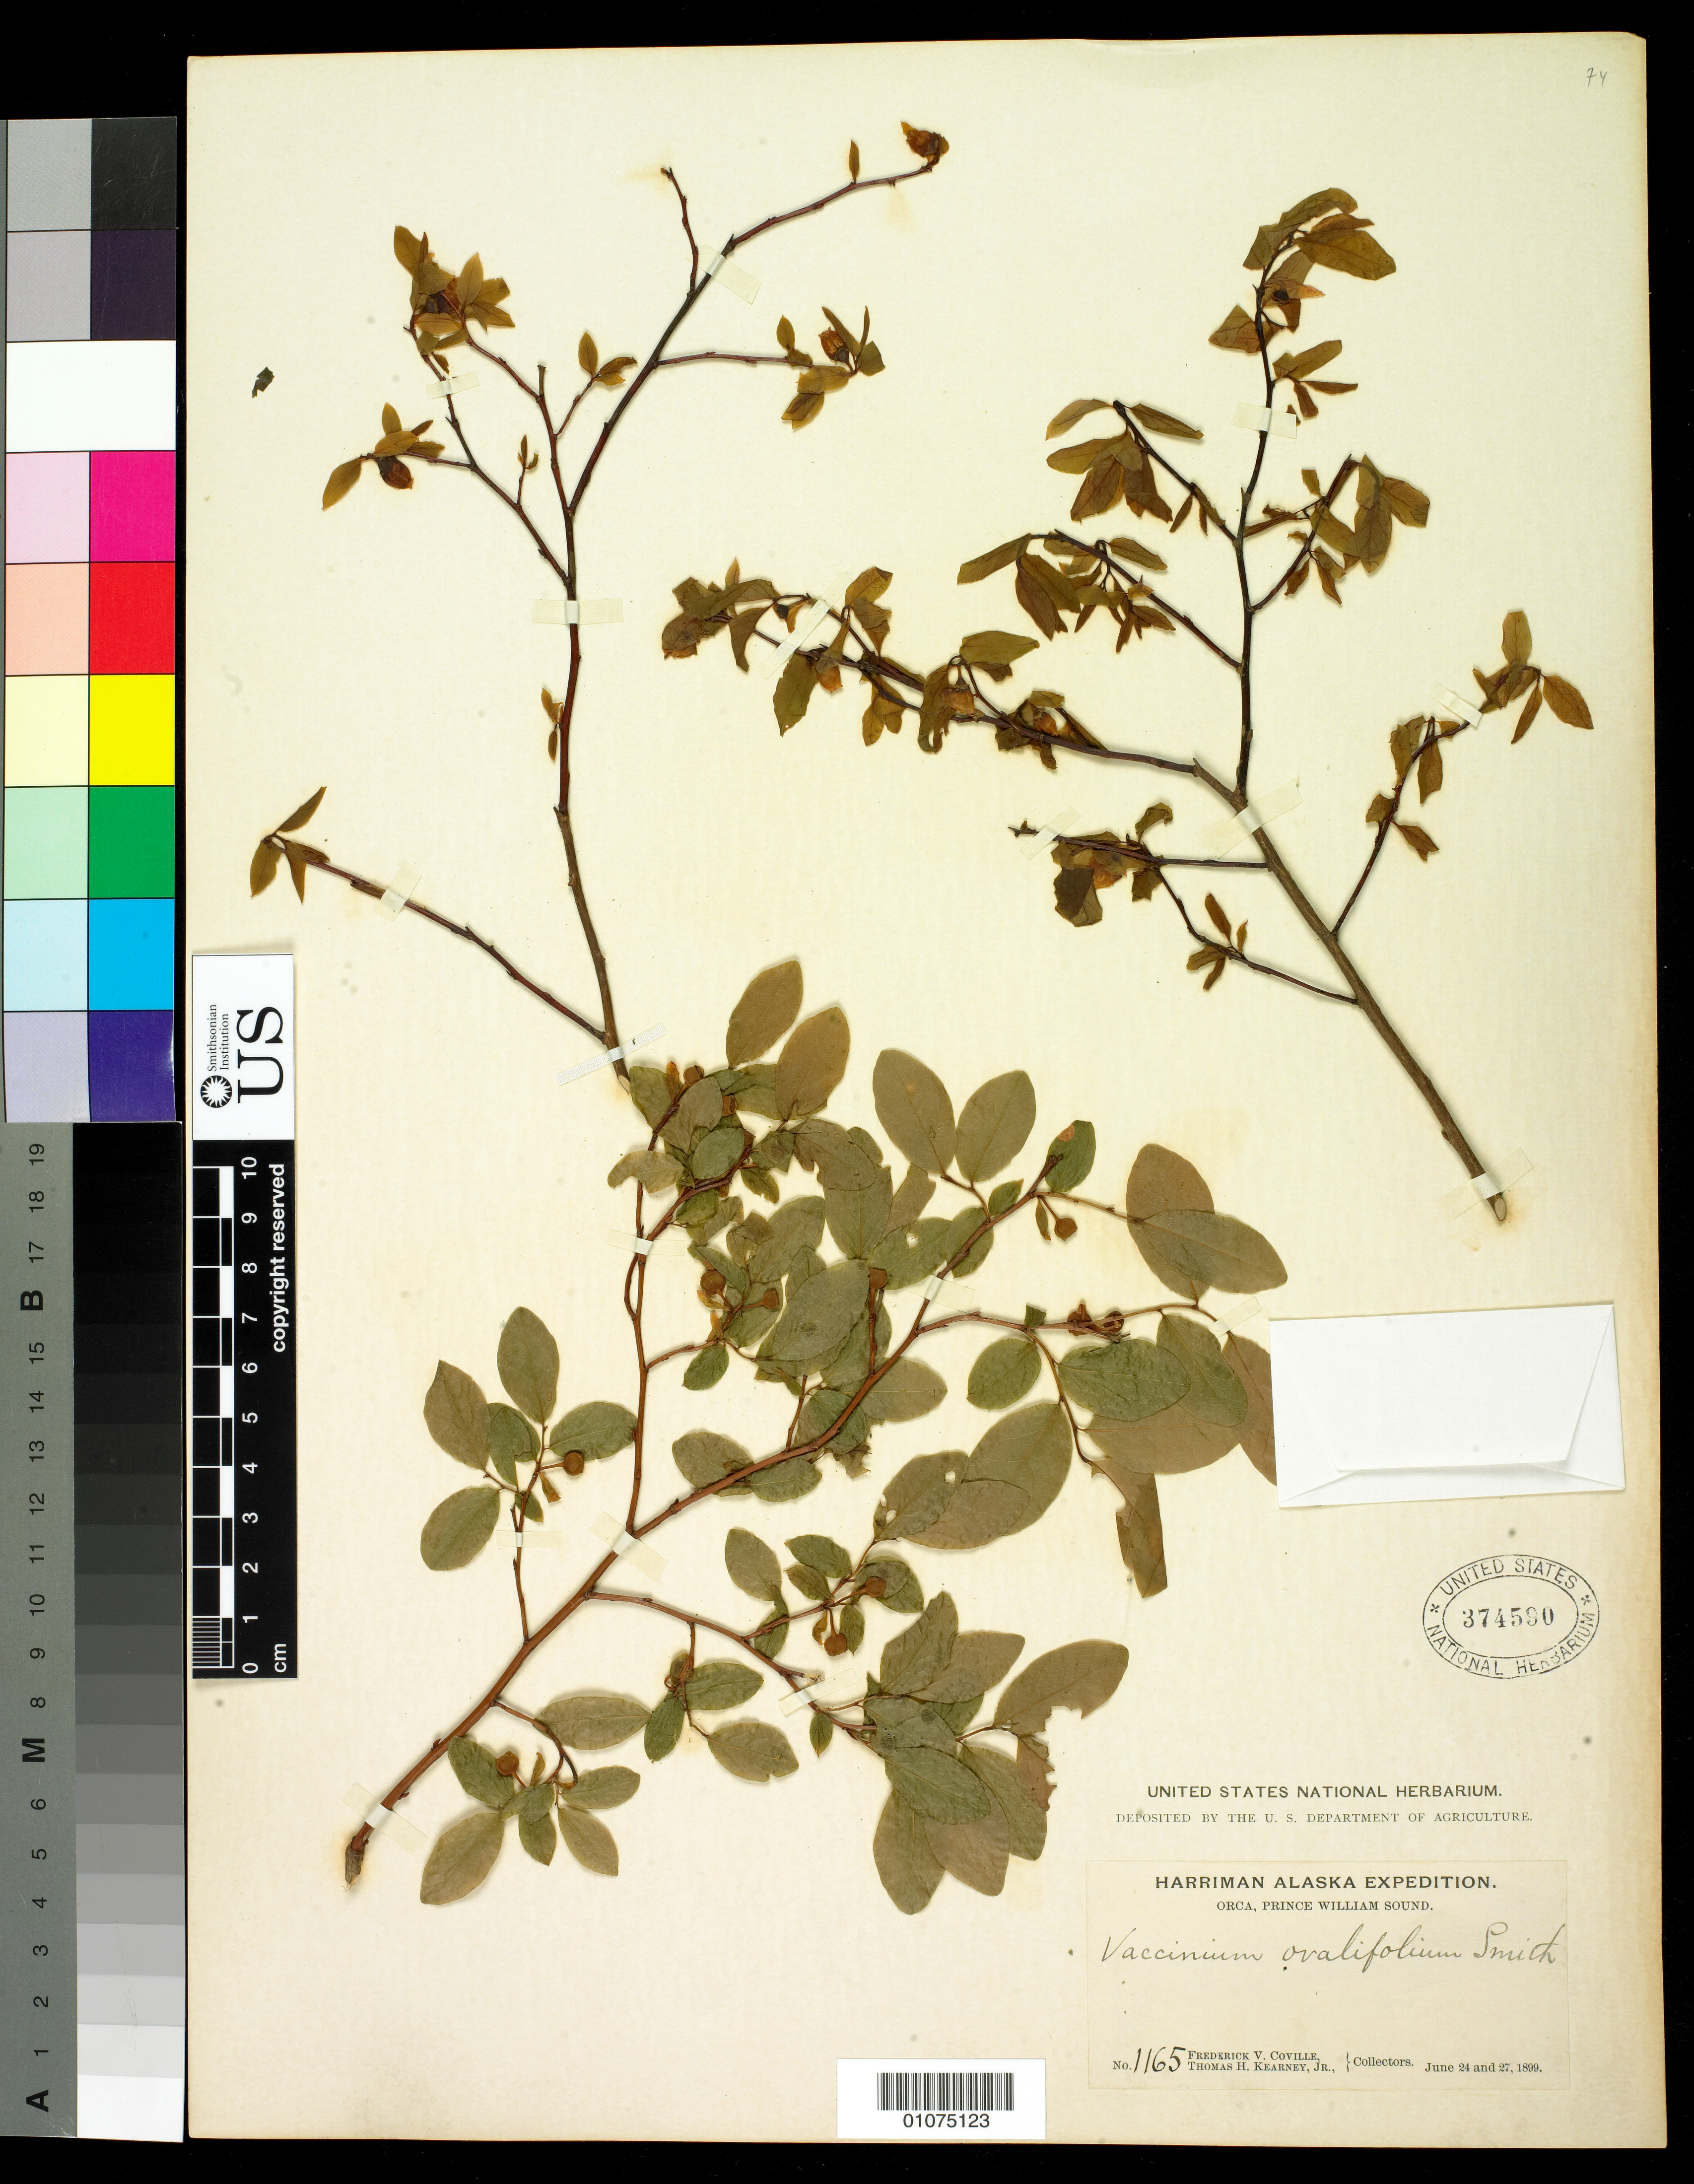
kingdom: Plantae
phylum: Tracheophyta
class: Magnoliopsida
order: Ericales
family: Ericaceae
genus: Vaccinium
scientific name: Vaccinium ovalifolium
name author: Sm.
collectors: F. V. Coville & T. H. Kearney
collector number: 1165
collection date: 1899-06-24,1899-06-27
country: United States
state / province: Alaska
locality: Orca, Prince William Sound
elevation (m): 549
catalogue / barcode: US 374590